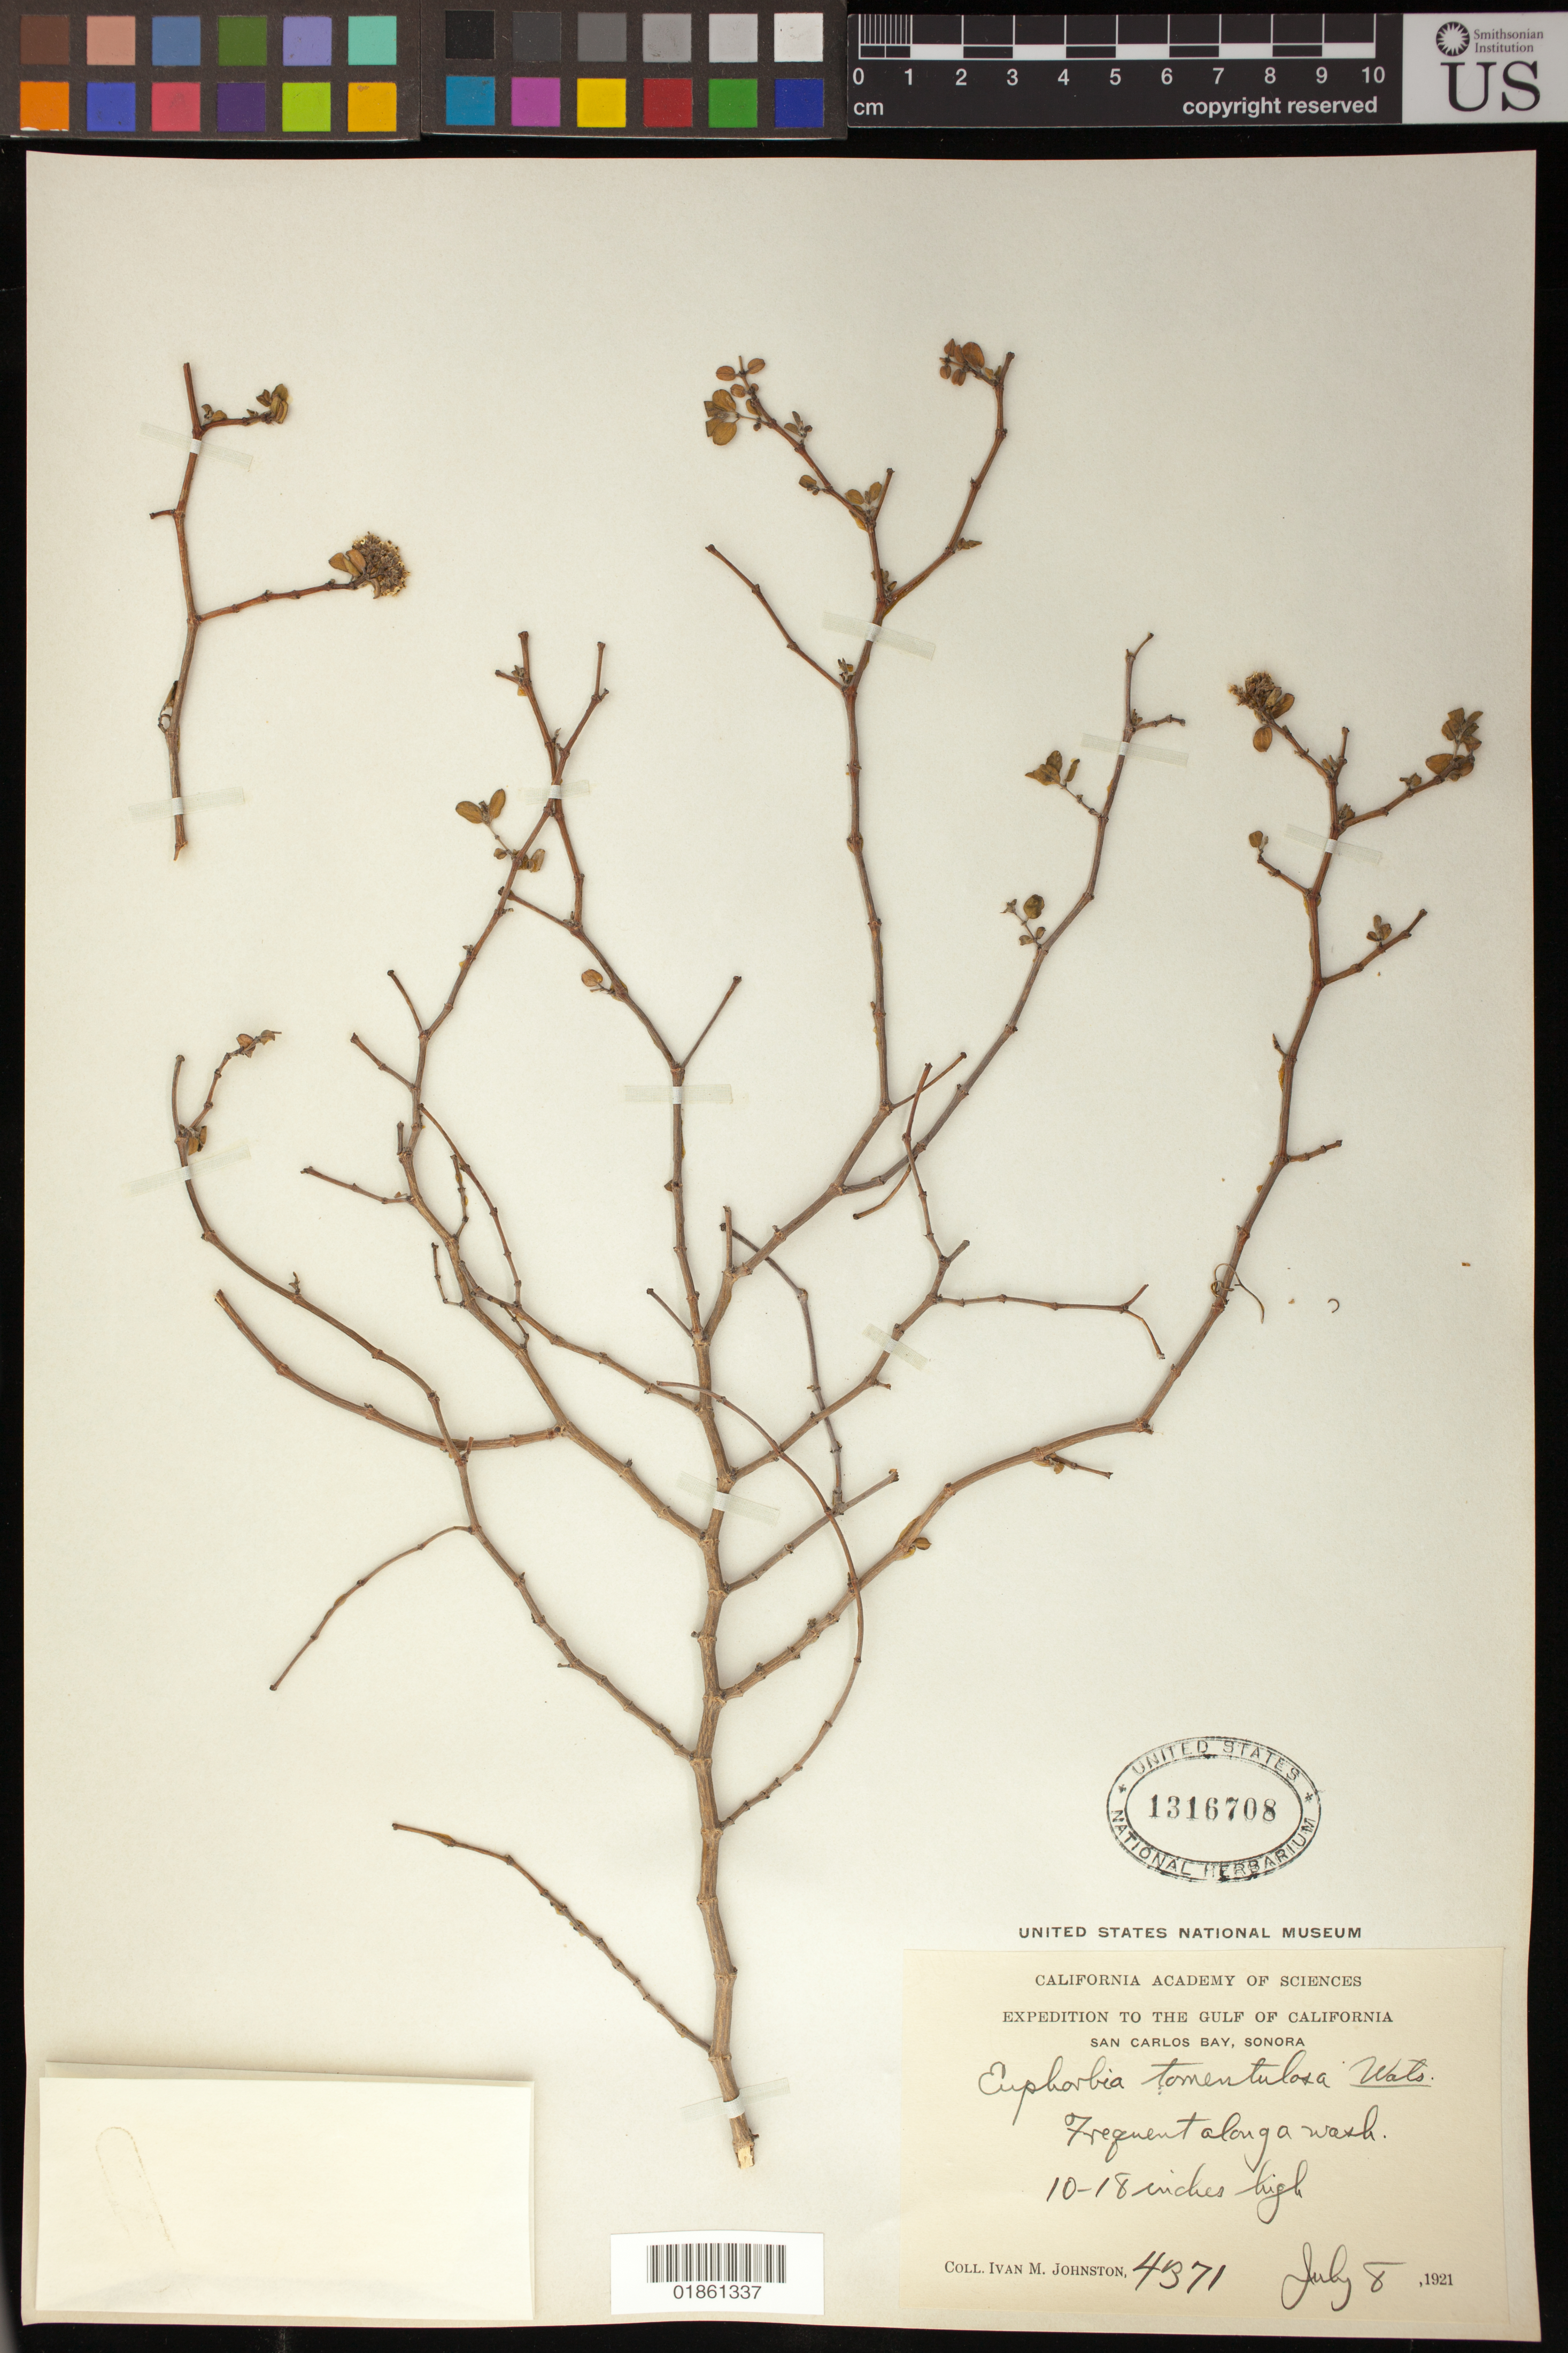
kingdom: Plantae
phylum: Tracheophyta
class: Magnoliopsida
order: Malpighiales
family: Euphorbiaceae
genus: Euphorbia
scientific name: Euphorbia tomentulosa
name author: S. Watson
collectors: I.M. Johnston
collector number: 4317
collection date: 1921-07-08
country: Mexico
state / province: Sonora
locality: San Carlos Bay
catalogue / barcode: US 1316708